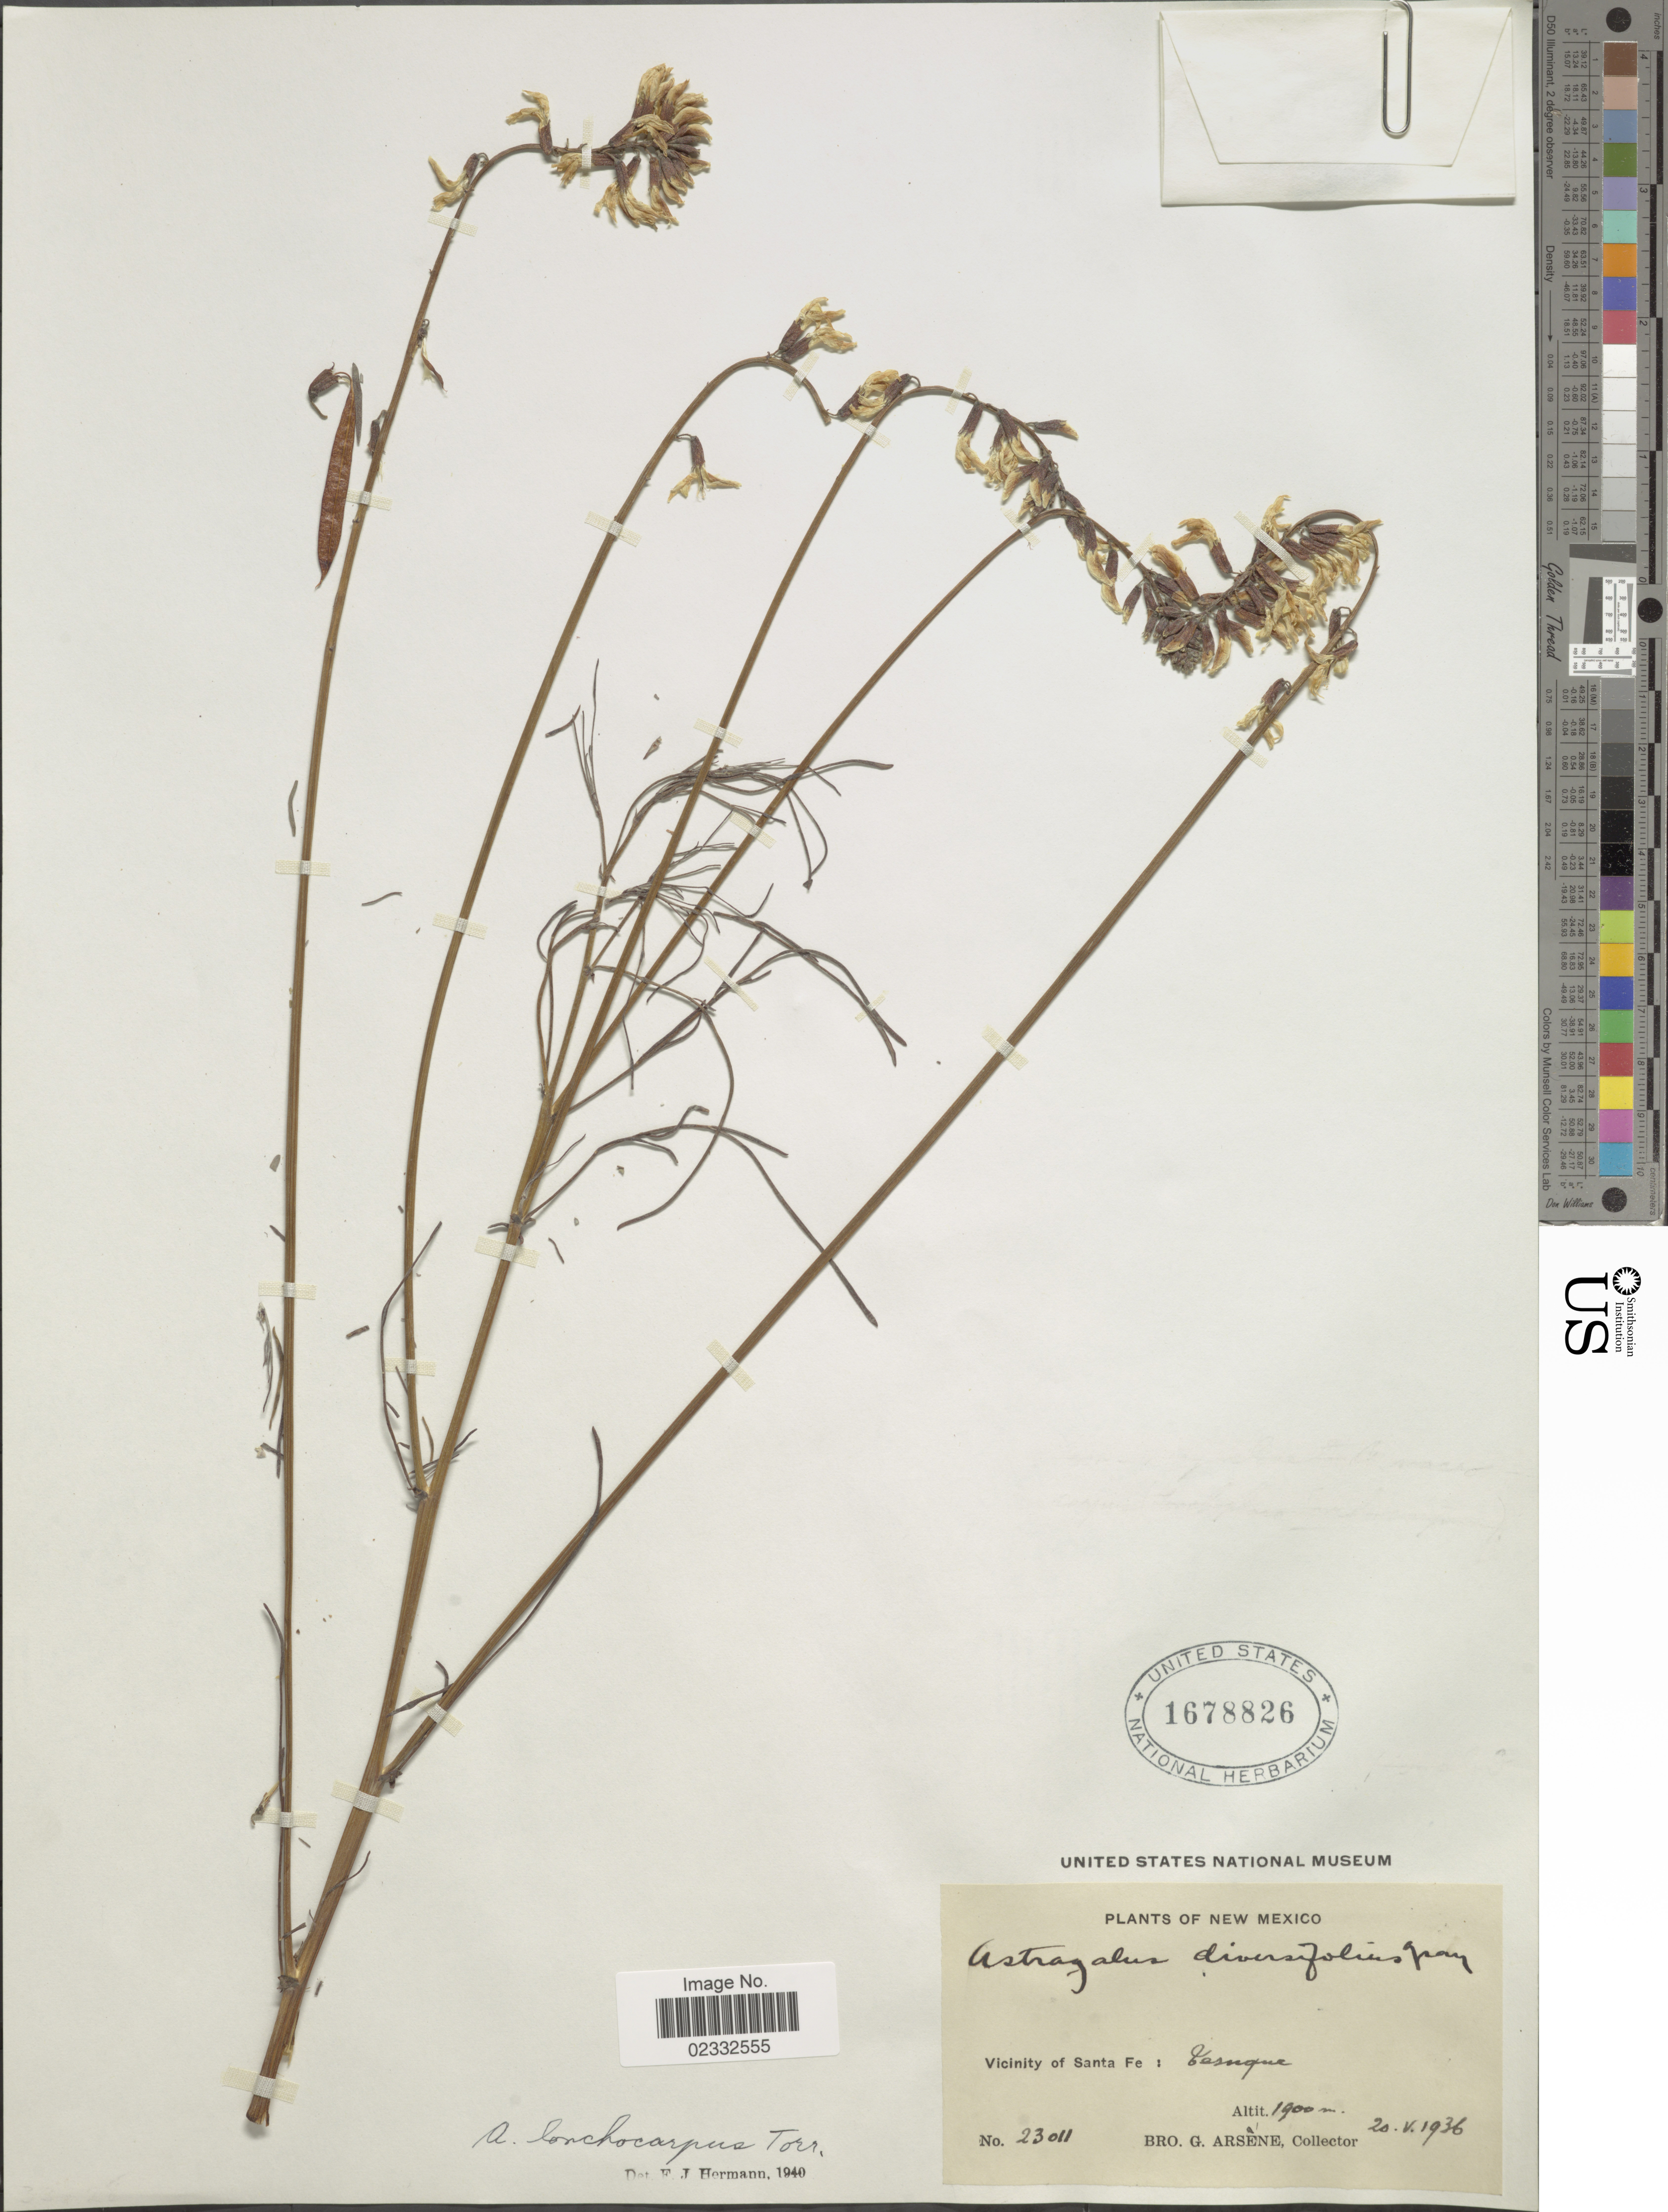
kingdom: Plantae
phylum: Tracheophyta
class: Magnoliopsida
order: Fabales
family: Fabaceae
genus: Astragalus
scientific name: Astragalus lonchocarpus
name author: Torr.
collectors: Bro. G. Arsène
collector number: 23011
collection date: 1936-05-20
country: United States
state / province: New Mexico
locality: Vicinity of Santa Fe - Tesuque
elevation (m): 1900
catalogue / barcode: US 1678826